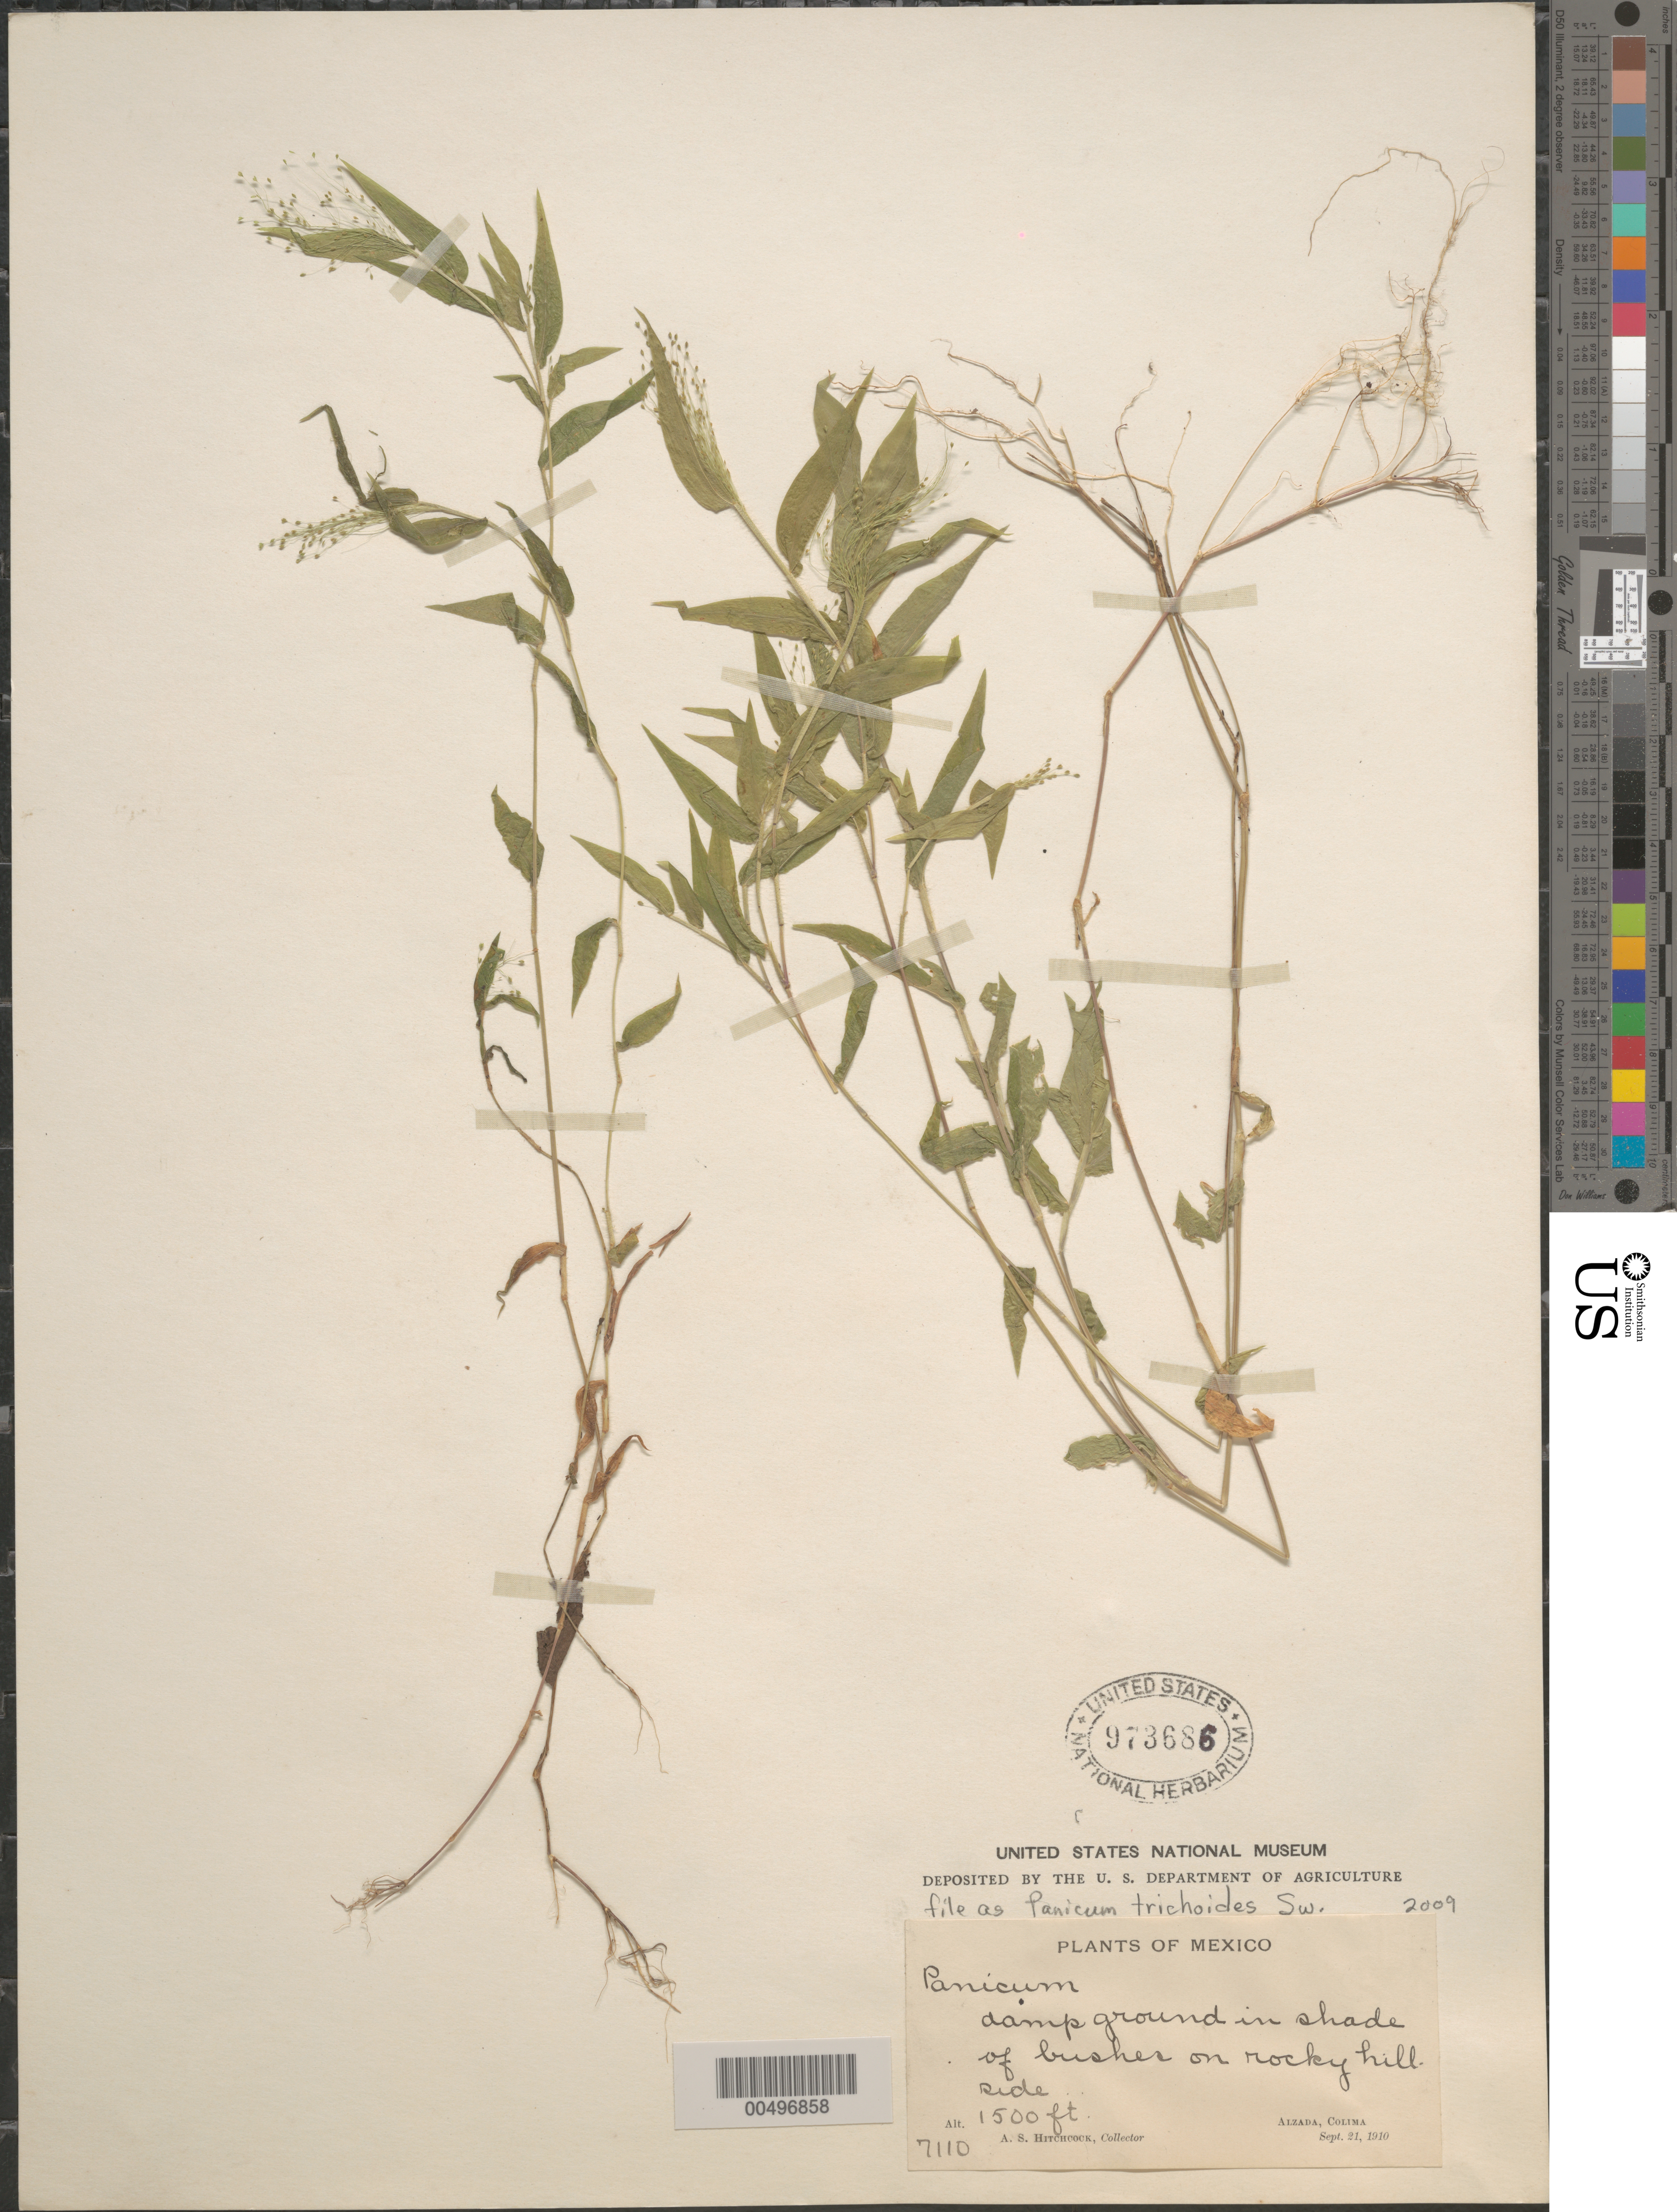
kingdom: Plantae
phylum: Tracheophyta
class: Liliopsida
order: Poales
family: Poaceae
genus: Panicum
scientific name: Panicum trichoides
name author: Sw.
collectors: A. S. Hitchcock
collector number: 7110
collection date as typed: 21 Sep 1910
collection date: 1910-09-21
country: Mexico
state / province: Colima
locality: Alzada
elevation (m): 457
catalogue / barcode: US 973686